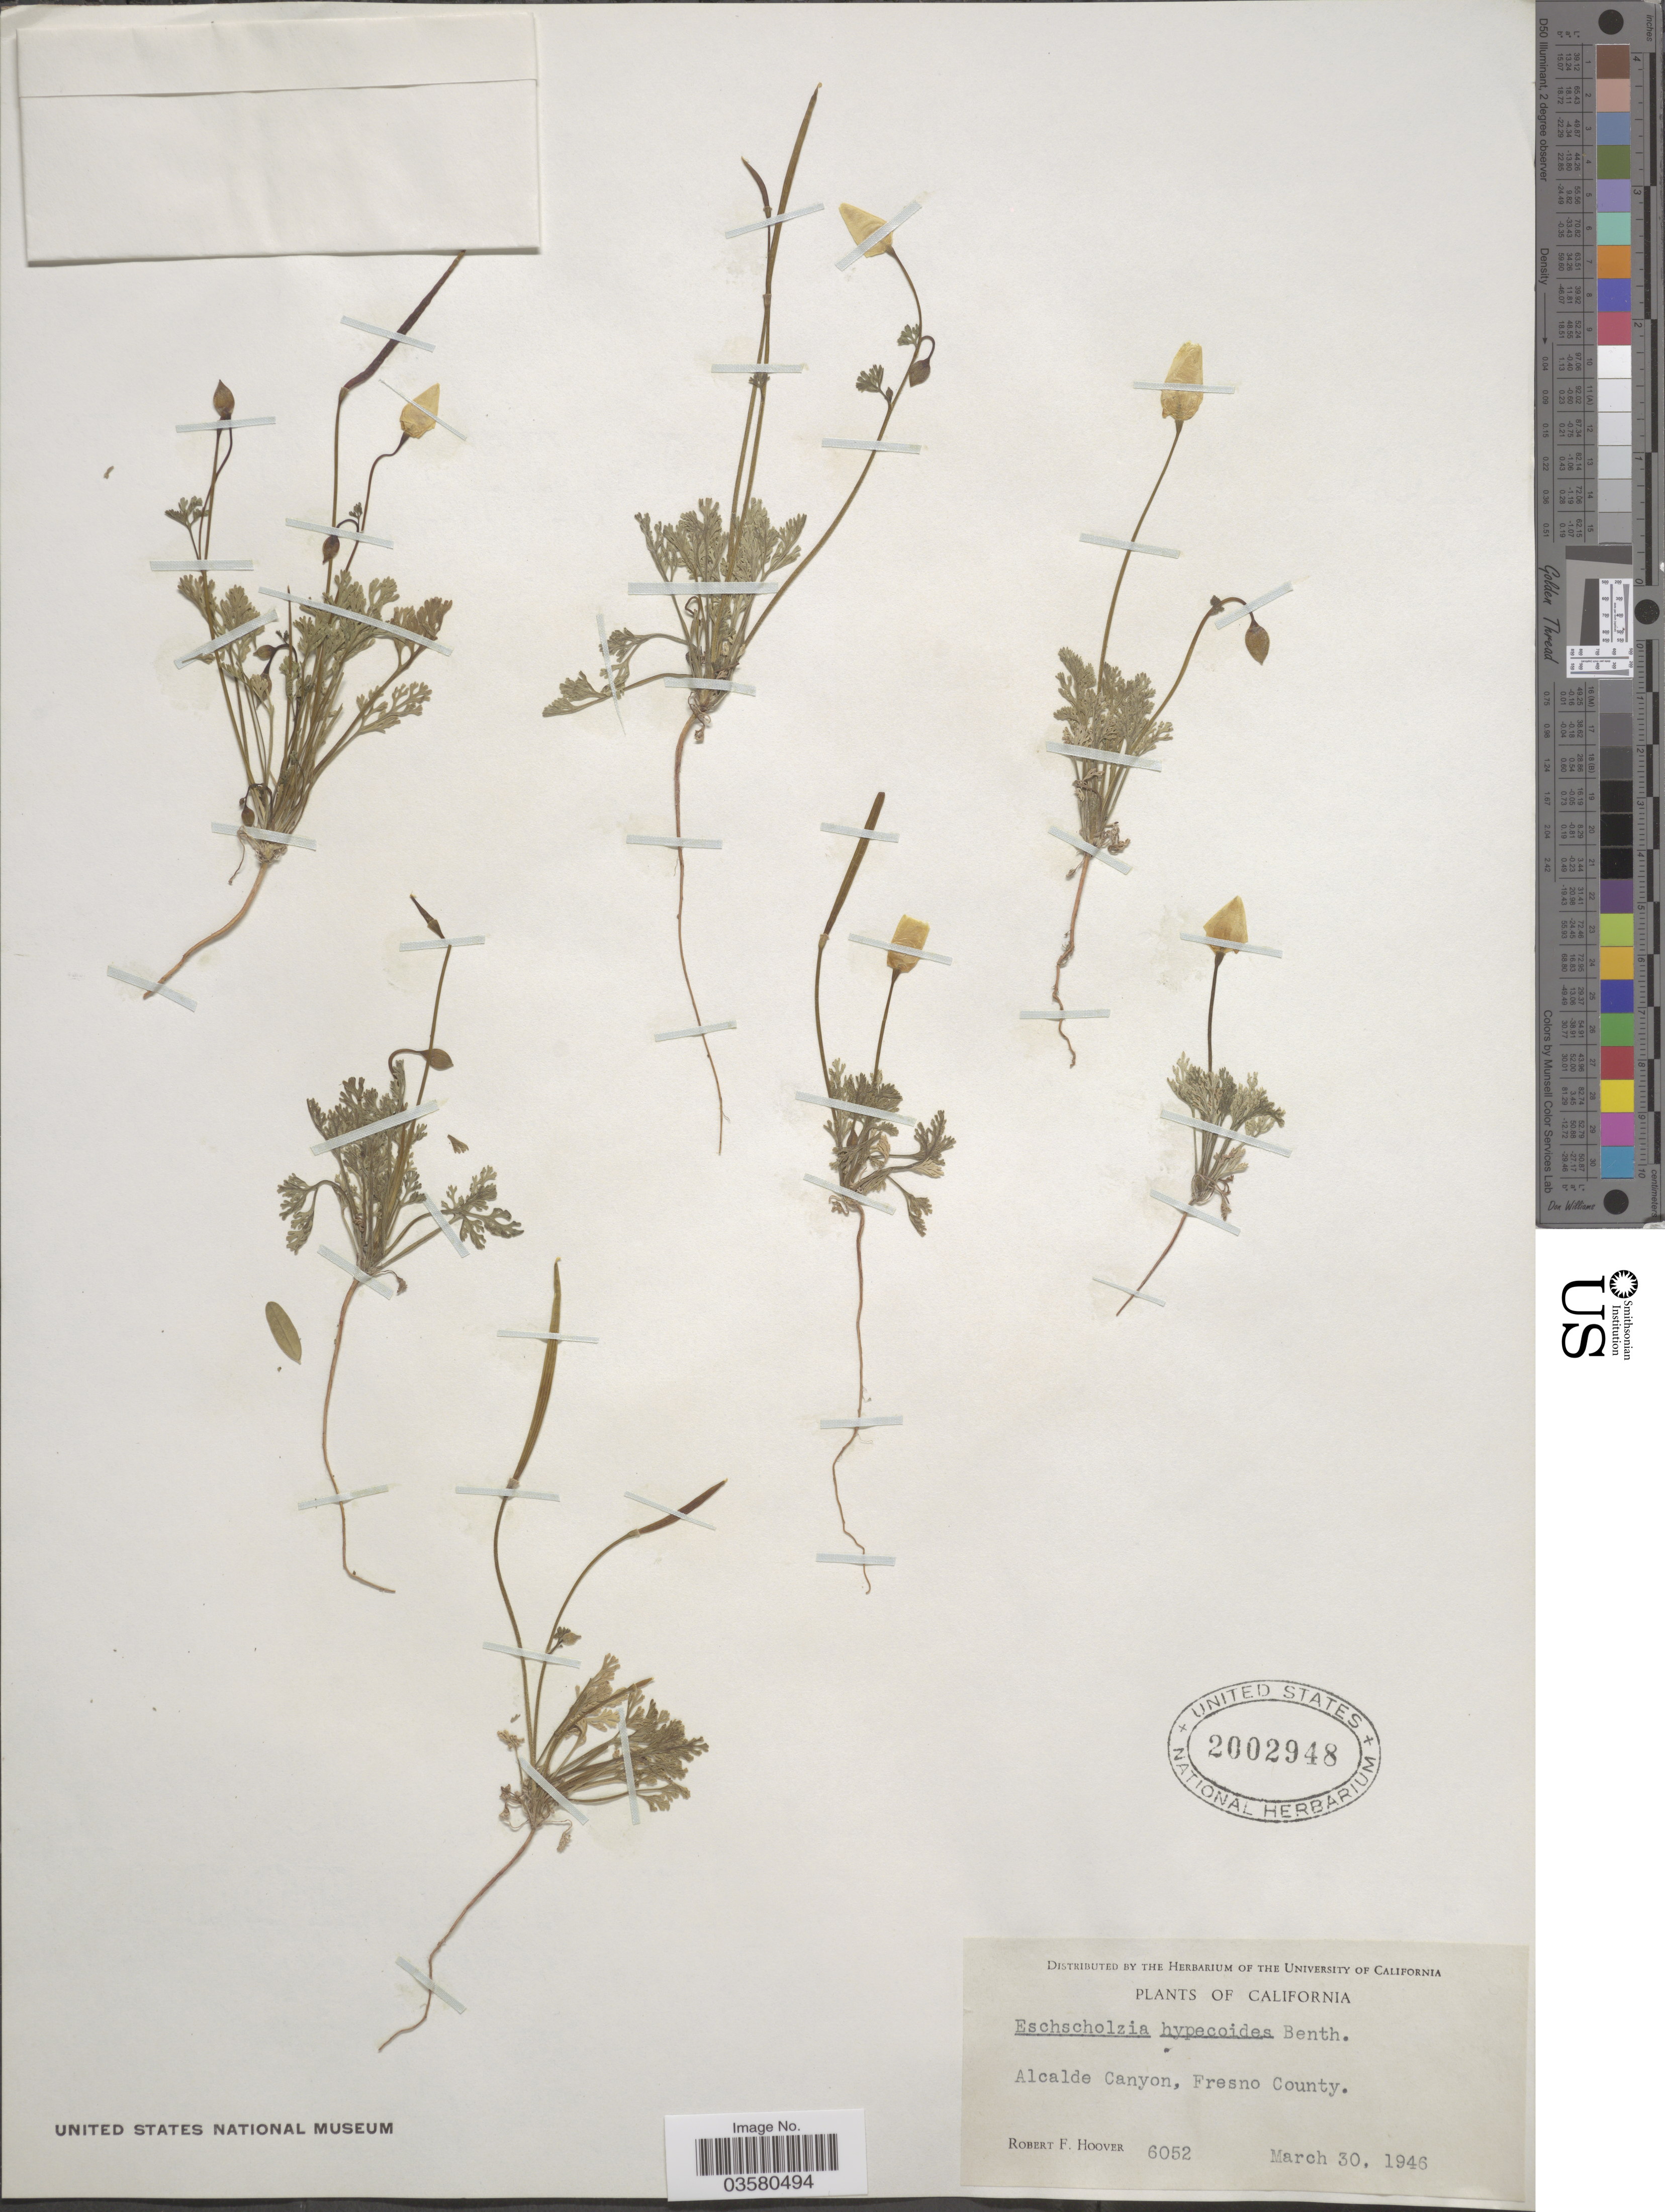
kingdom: Plantae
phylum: Tracheophyta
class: Magnoliopsida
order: Ranunculales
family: Papaveraceae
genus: Eschscholzia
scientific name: Eschscholzia hypecoides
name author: Benth.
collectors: R. F. Hoover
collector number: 6052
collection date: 1946-03-30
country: United States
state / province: California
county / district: Fresno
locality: Alcalde Canyon, Fresno County.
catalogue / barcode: US 2002948